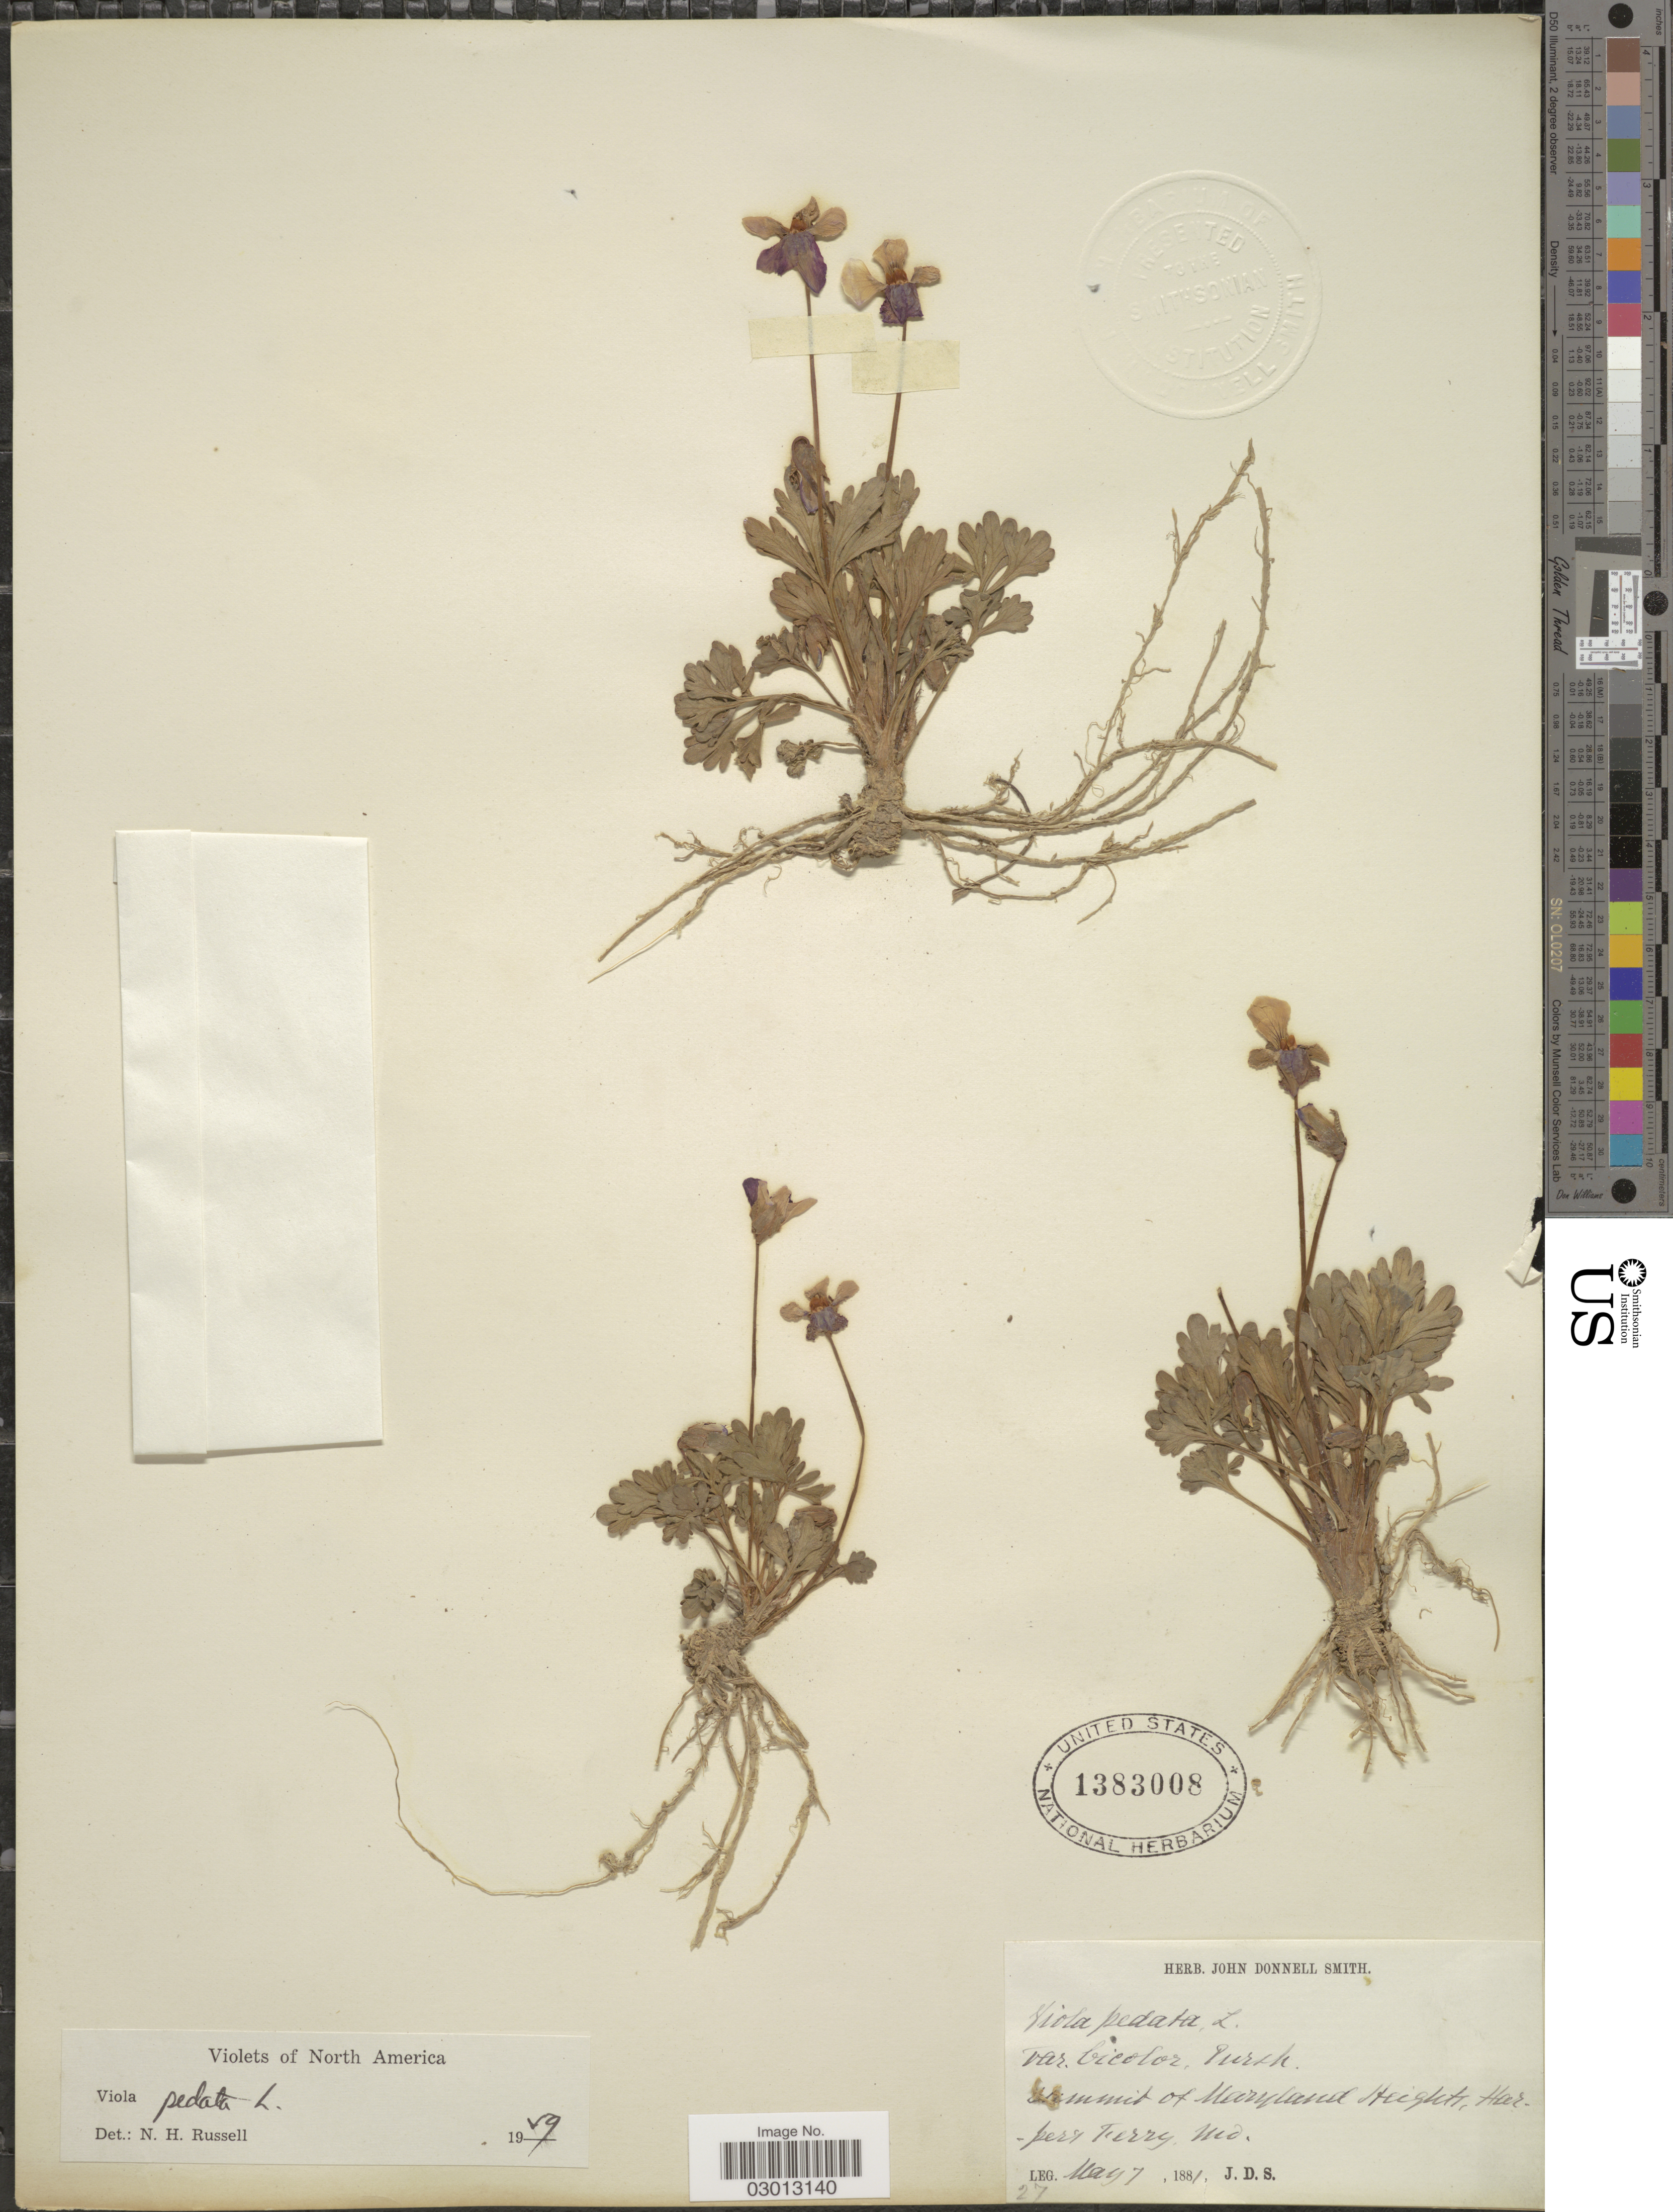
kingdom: Plantae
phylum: Tracheophyta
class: Magnoliopsida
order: Malpighiales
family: Violaceae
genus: Viola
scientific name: Viola pedata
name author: L.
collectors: J. Donnell Smith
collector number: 27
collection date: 1881-05-07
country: United States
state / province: Maryland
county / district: Washington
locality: Summit of Maryland. Heights, Harper's Ferry, Md.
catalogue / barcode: US 1383008